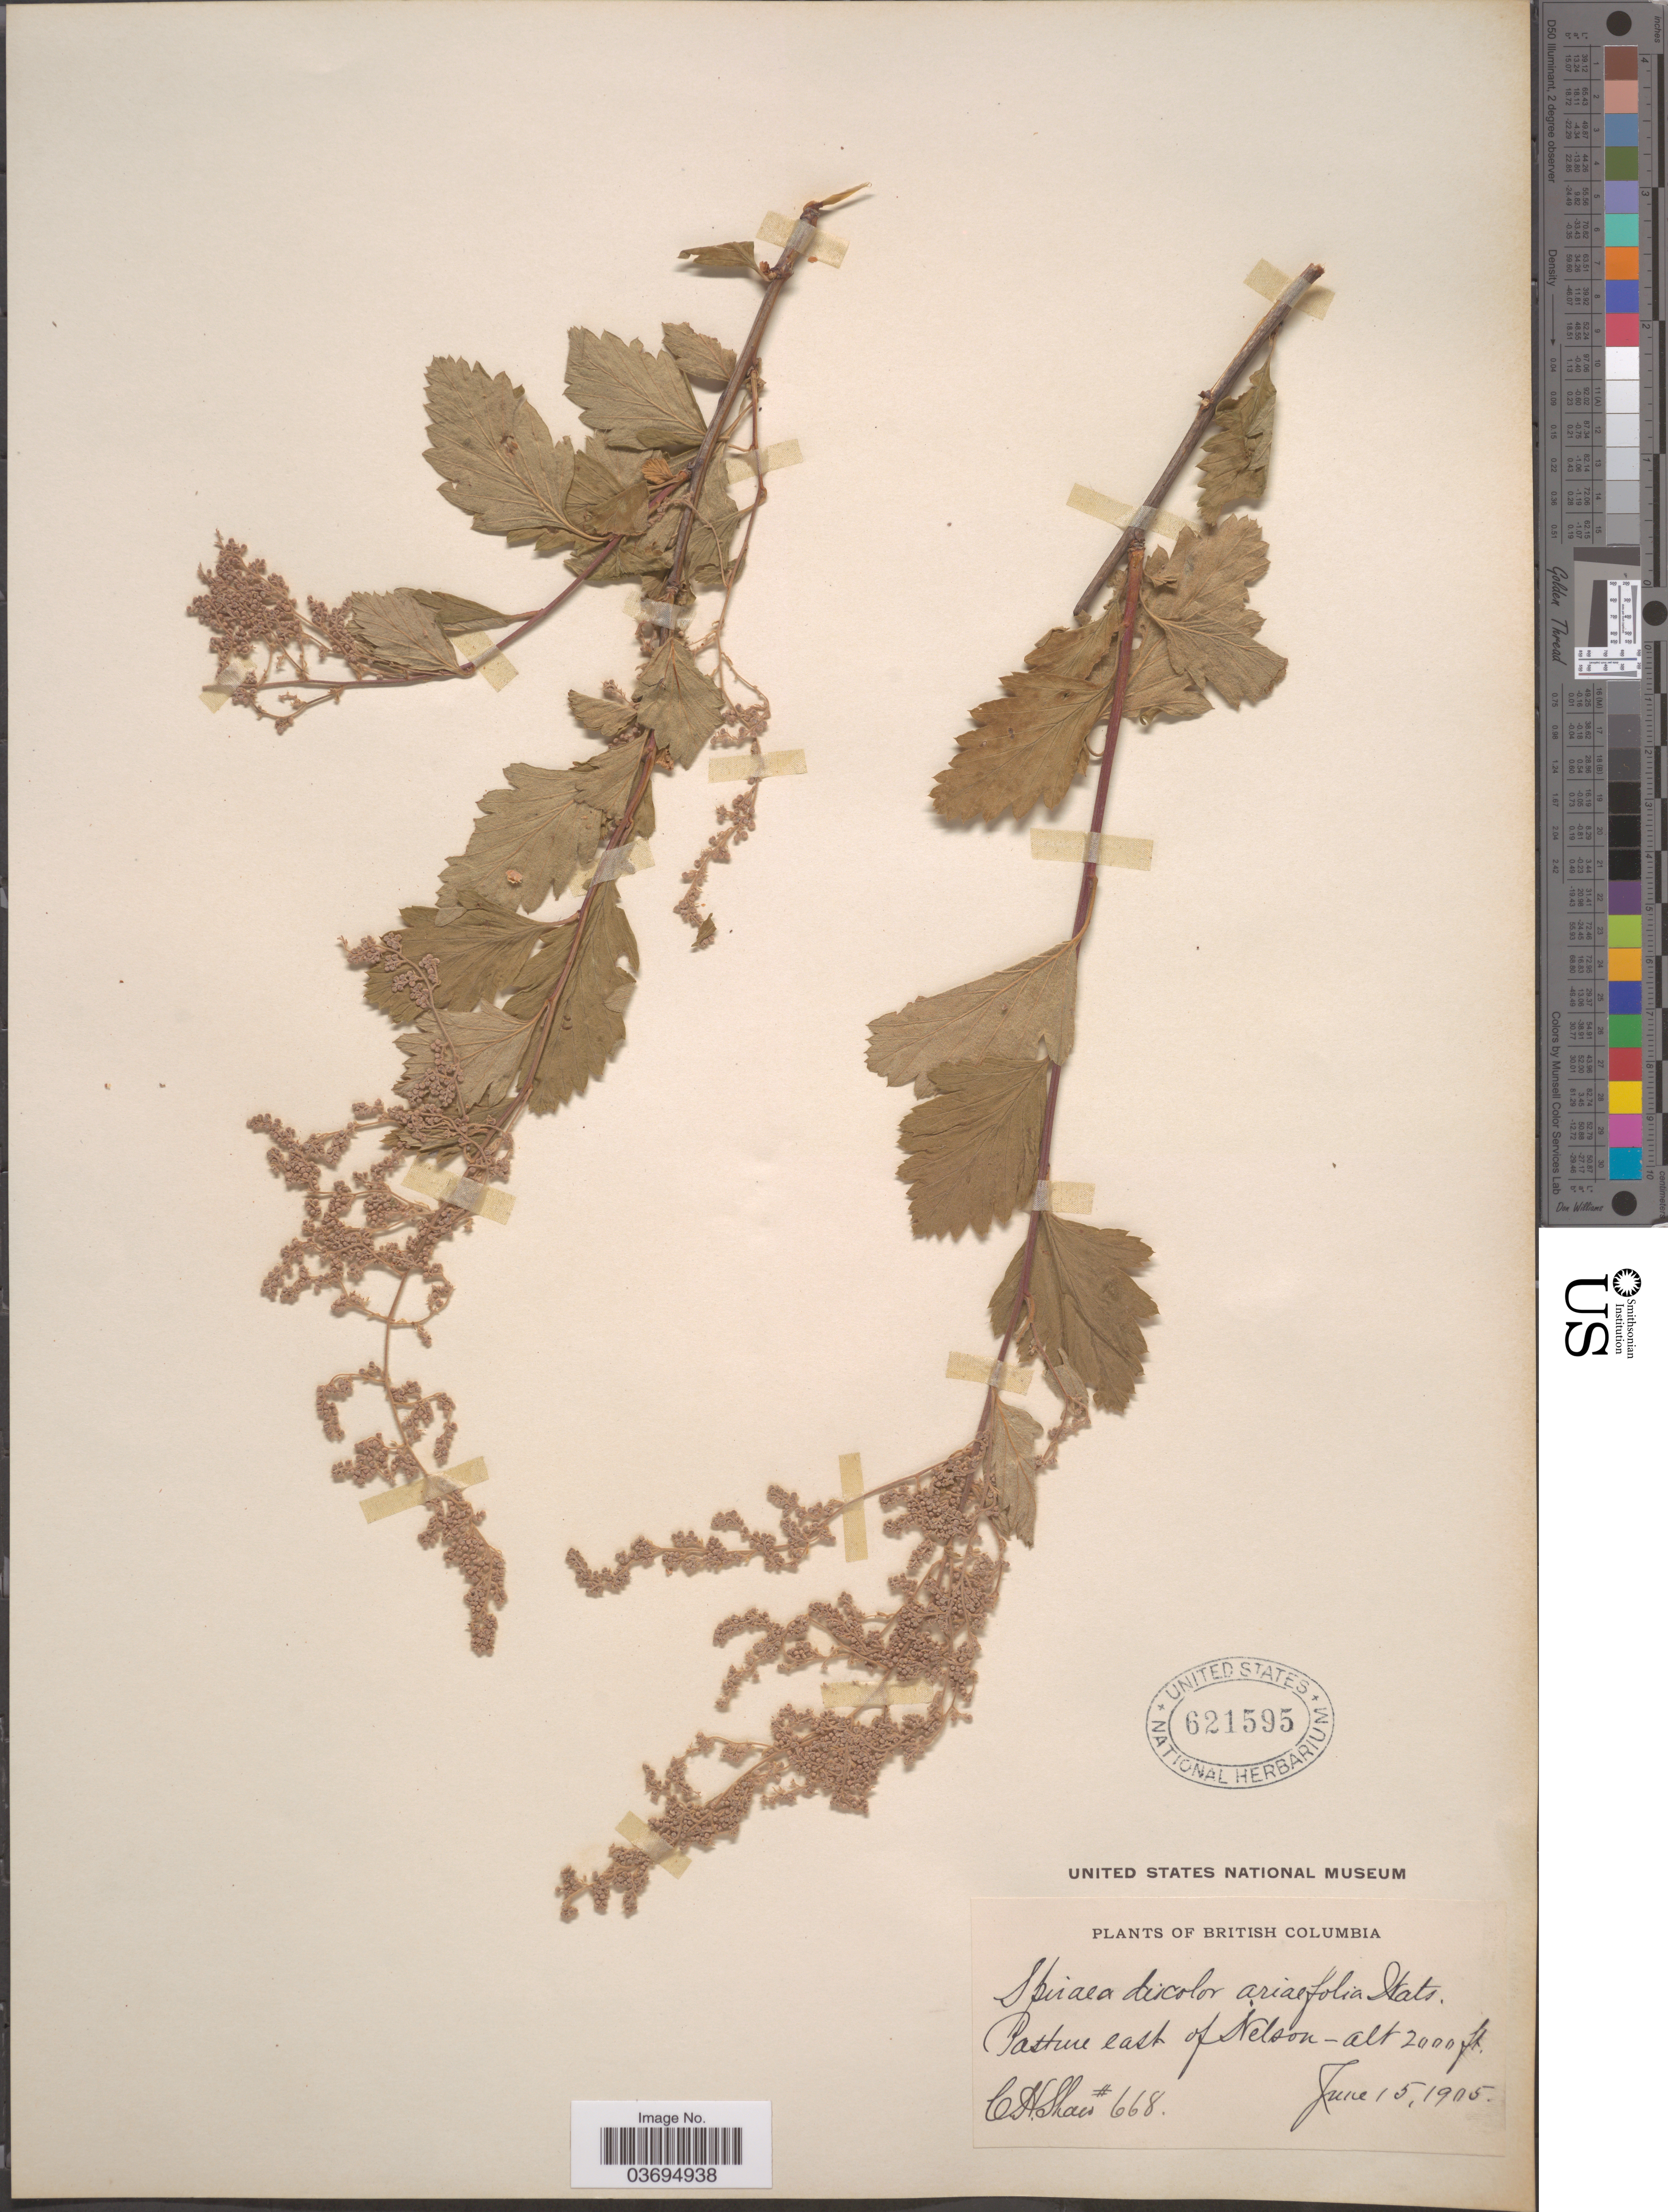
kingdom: Plantae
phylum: Tracheophyta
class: Magnoliopsida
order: Rosales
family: Rosaceae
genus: Holodiscus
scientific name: Holodiscus discolor var. discolor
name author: (Pursh) Maxim.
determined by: Strong, Mark T., (BOT), Smithsonian Institution - National Museum of Natural History (UNITED STATES)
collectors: C. H. Shaw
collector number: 668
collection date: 1905-06-15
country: Canada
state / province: British Columbia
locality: Pasture east of Nelson.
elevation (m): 610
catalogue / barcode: US 62159